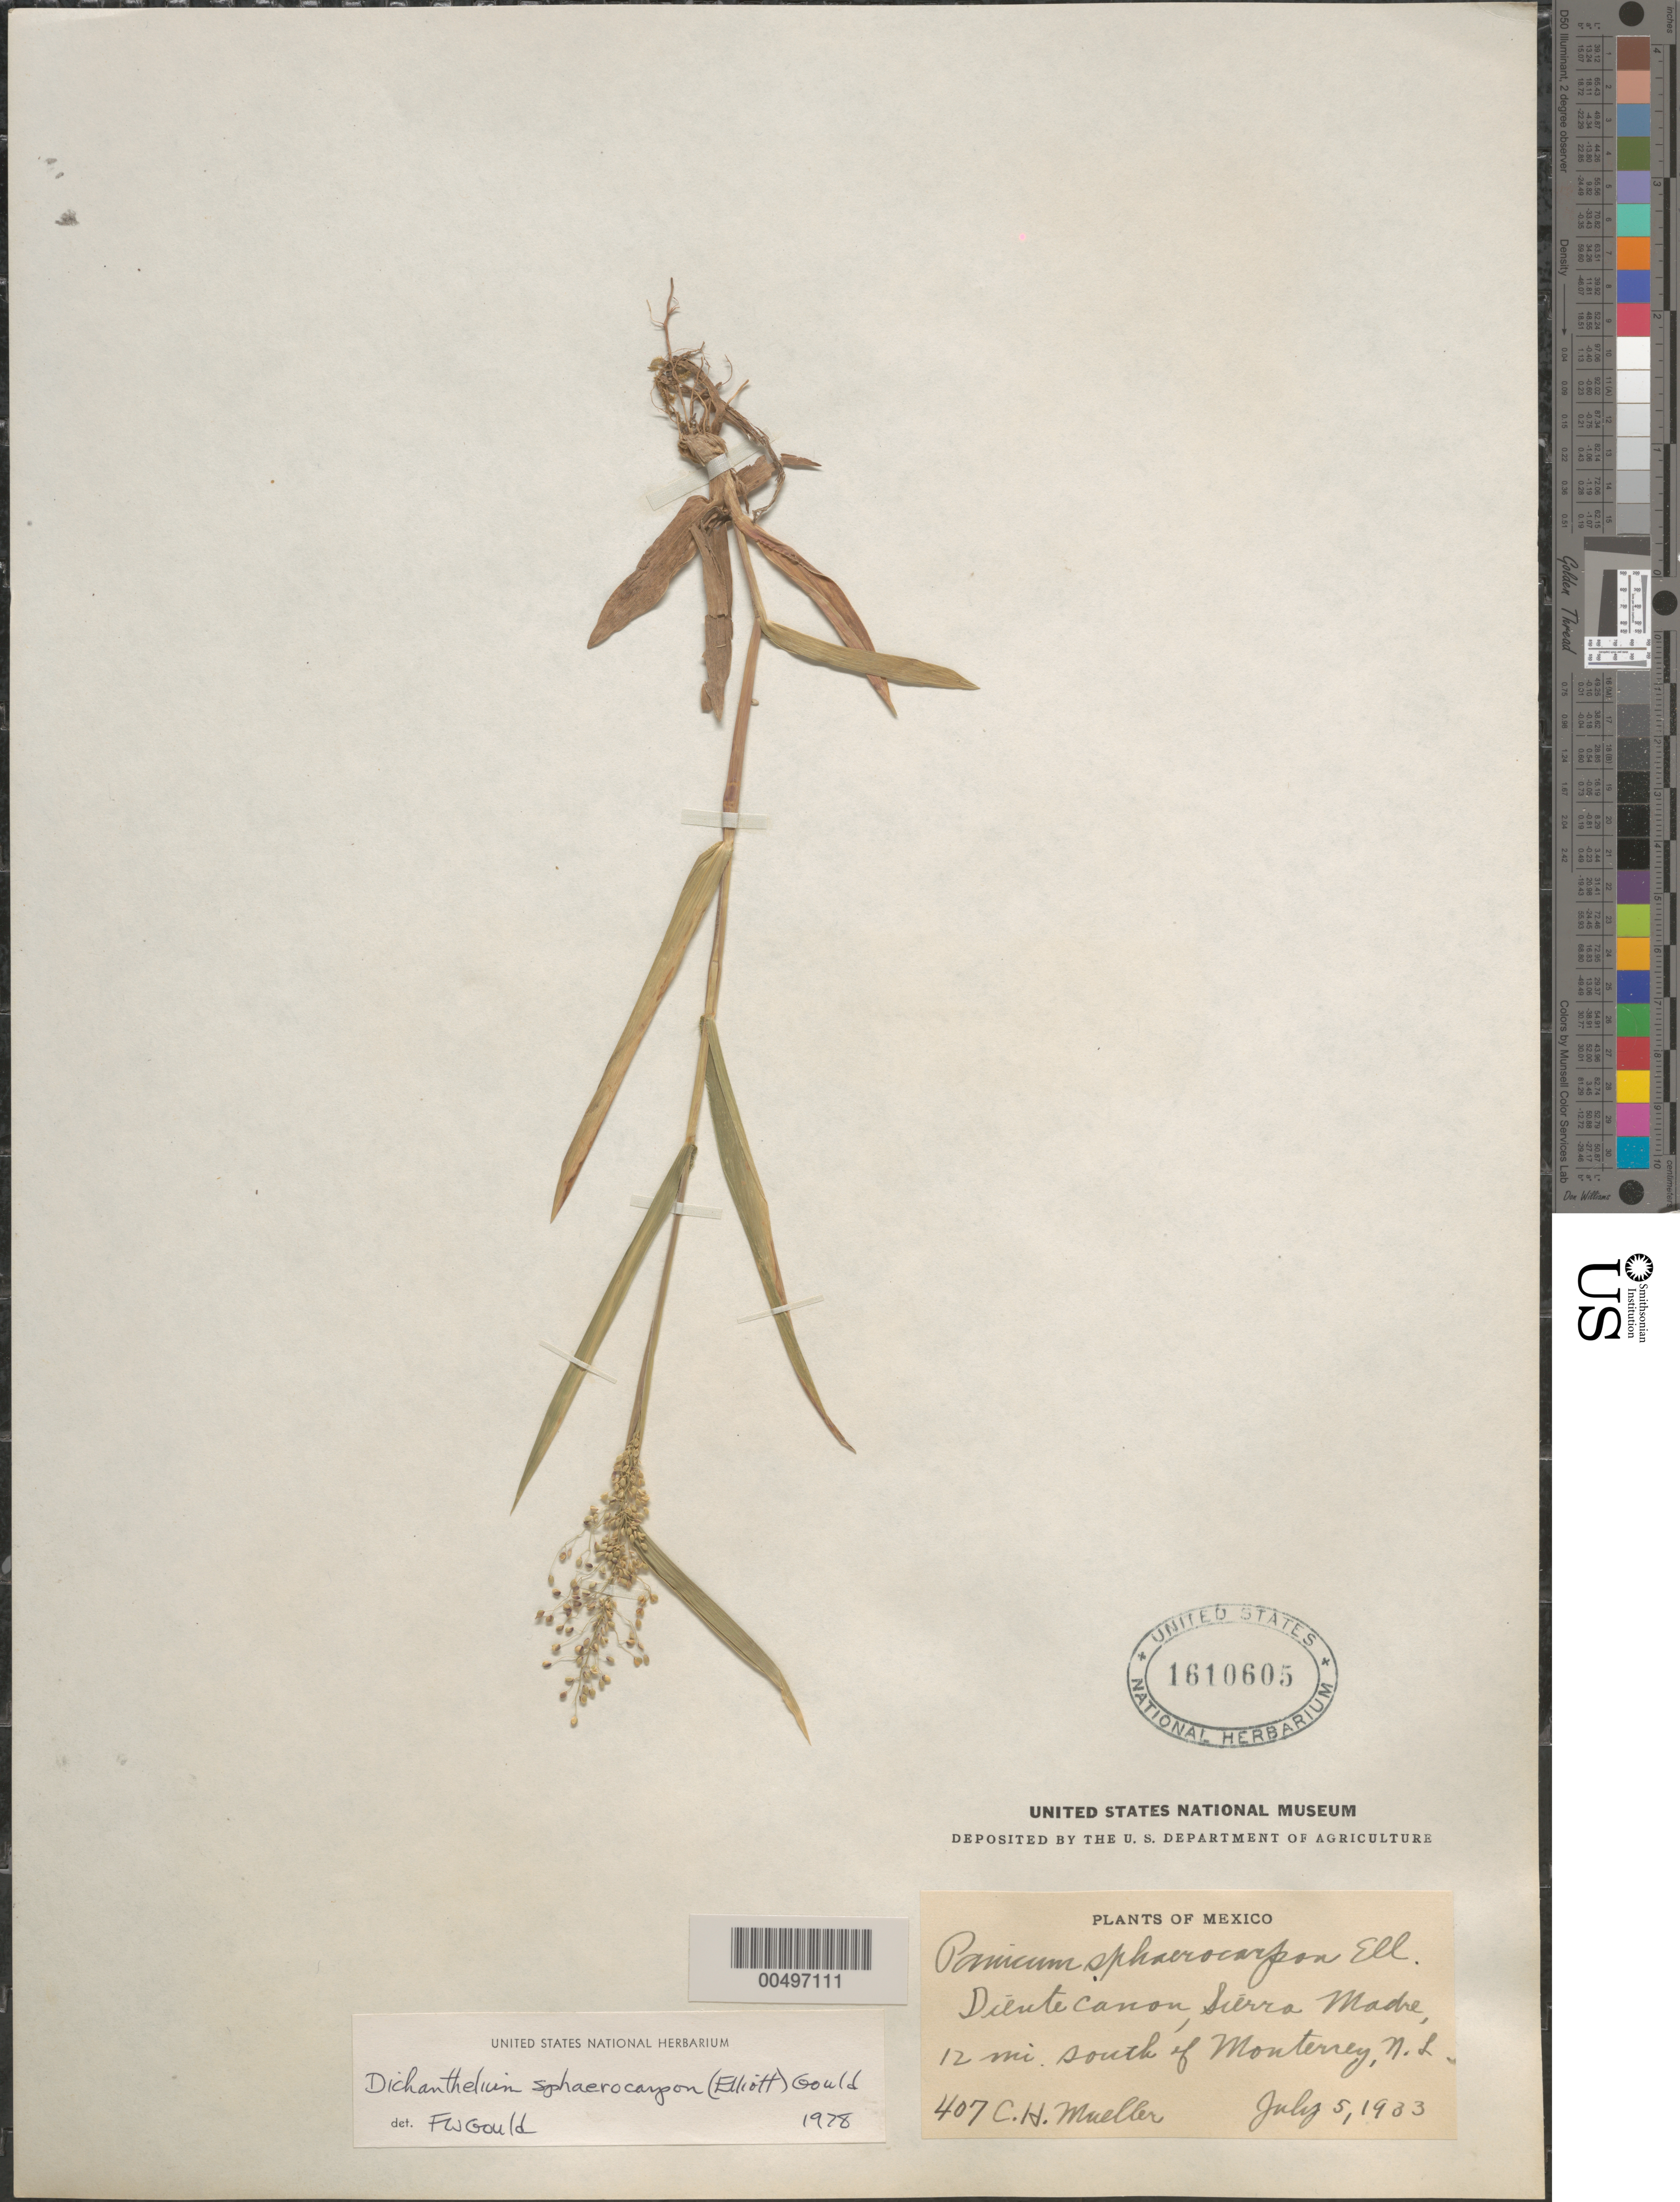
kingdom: Plantae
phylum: Tracheophyta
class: Liliopsida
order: Poales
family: Poaceae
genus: Dichanthelium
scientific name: Dichanthelium sphaerocarpon var. sphaerocarpon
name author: (Elliott) Gould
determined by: Gould, F. W.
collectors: C. H. Muller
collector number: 407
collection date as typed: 5 Jul 1933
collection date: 1933-07-05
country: Mexico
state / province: Nuevo León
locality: Diente Canon, Sierra Madre, 12 mi S of Monterrey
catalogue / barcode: US 1610605